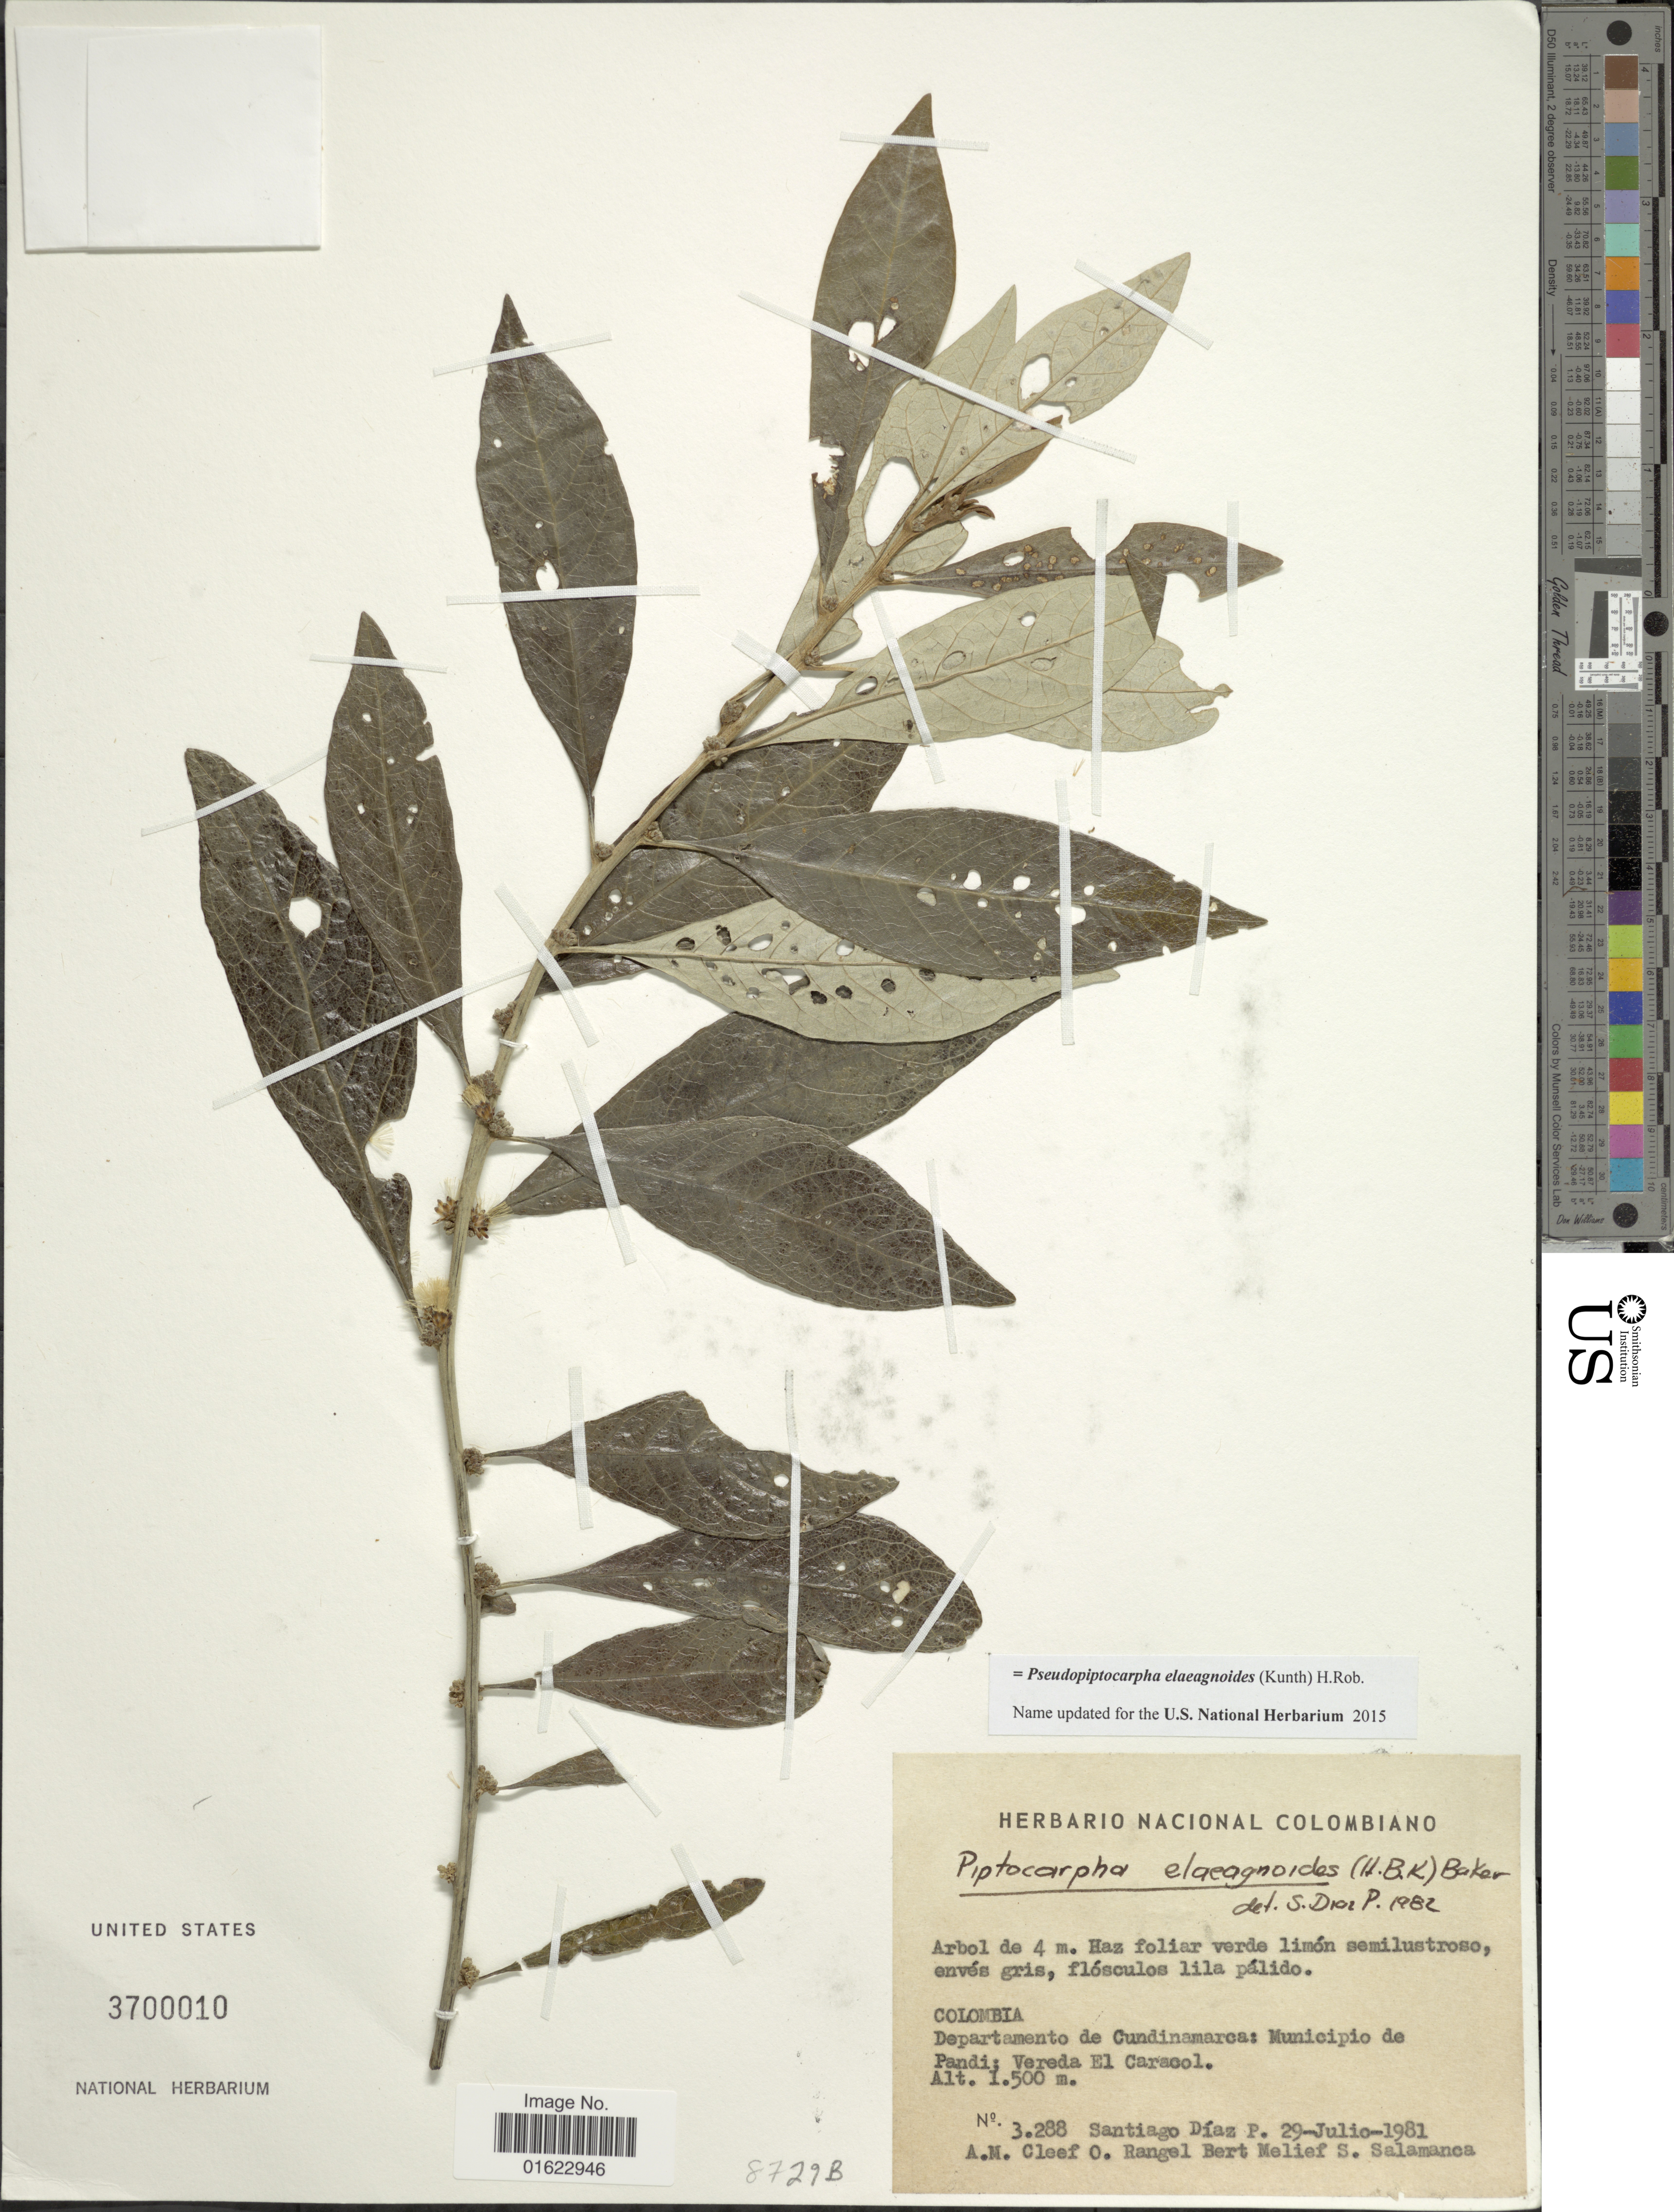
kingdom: Plantae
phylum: Tracheophyta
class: Magnoliopsida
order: Asterales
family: Asteraceae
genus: Pseudopiptocarpha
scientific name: Pseudopiptocarpha eleagnoides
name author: (Kunth) H. Rob.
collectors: S. Díaz Píedrahíta, A. M. Cleef & B. Salamanca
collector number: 3288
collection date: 1981-07-29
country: Colombia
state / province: Cundinamarca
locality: Colombia, Departamento de Cundinamarca: Municipio de Pandi; Vereda El Caracol.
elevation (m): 1500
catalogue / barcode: US 3700010